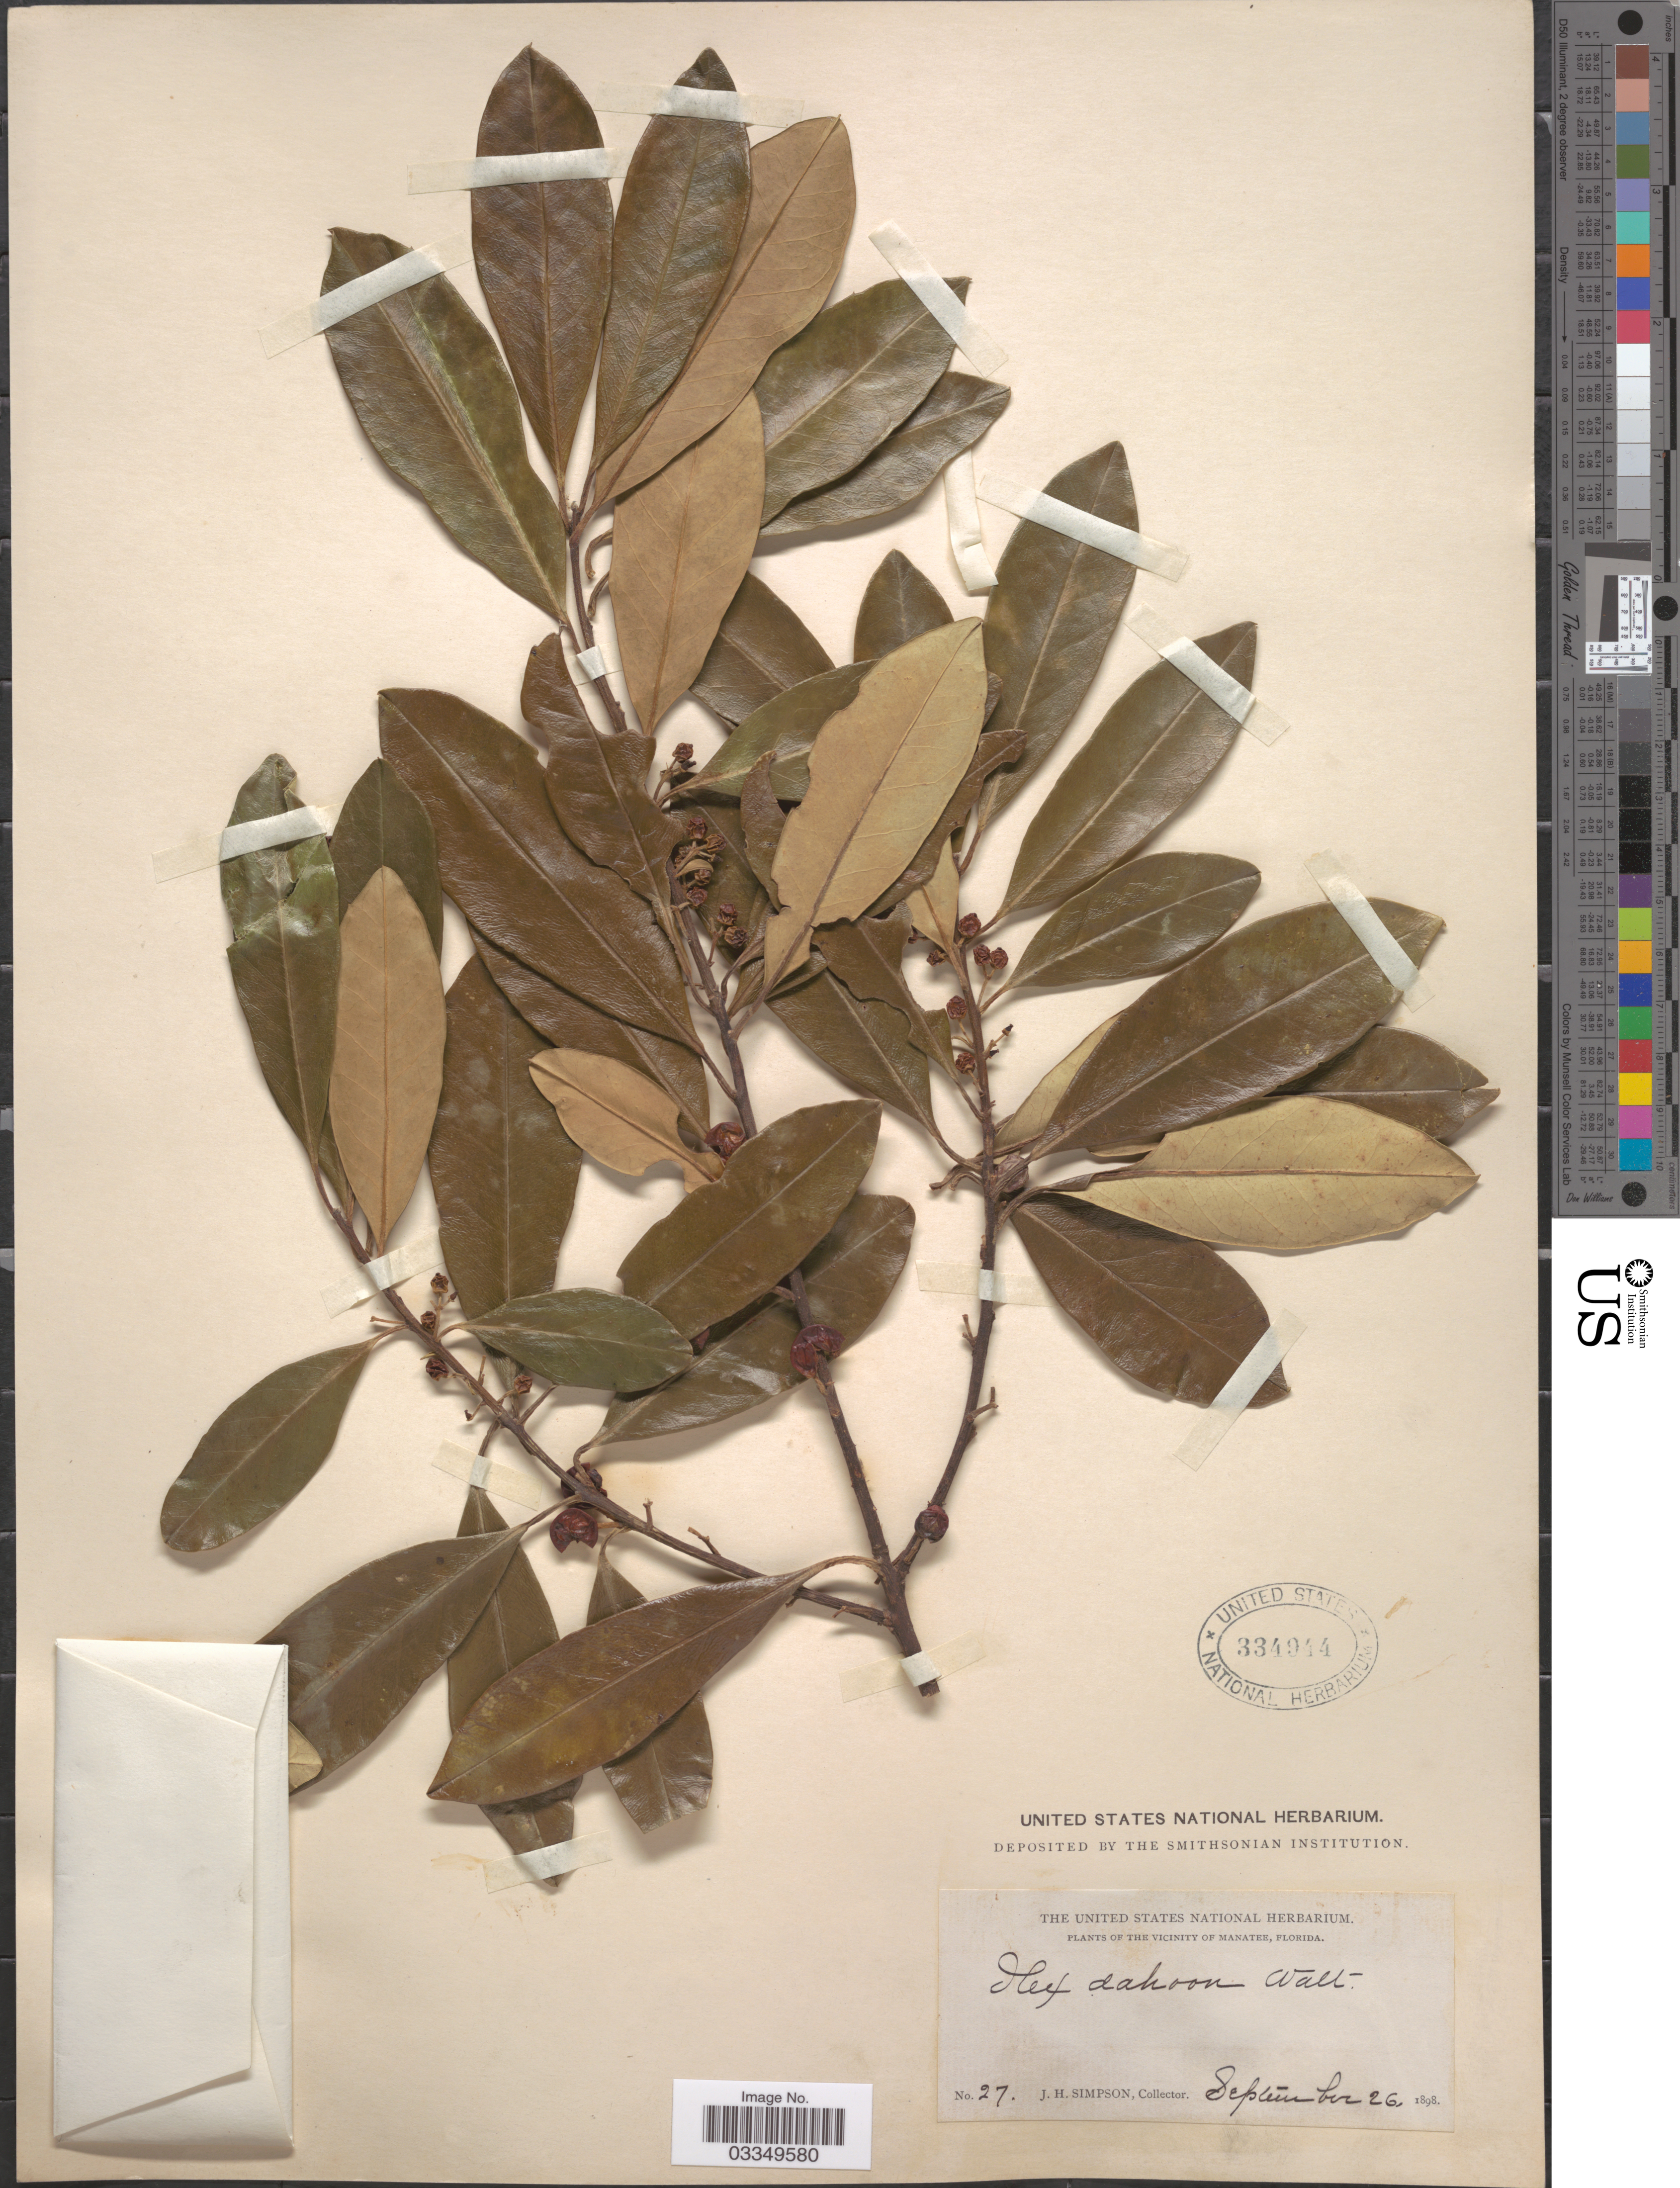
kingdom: Plantae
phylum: Tracheophyta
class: Magnoliopsida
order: Aquifoliales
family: Aquifoliaceae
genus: Ilex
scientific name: Ilex cassine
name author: L.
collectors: J. H. Simpson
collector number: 27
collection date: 1898-09-26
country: United States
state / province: Florida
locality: The vicinity of Manatee.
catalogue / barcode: US 334944